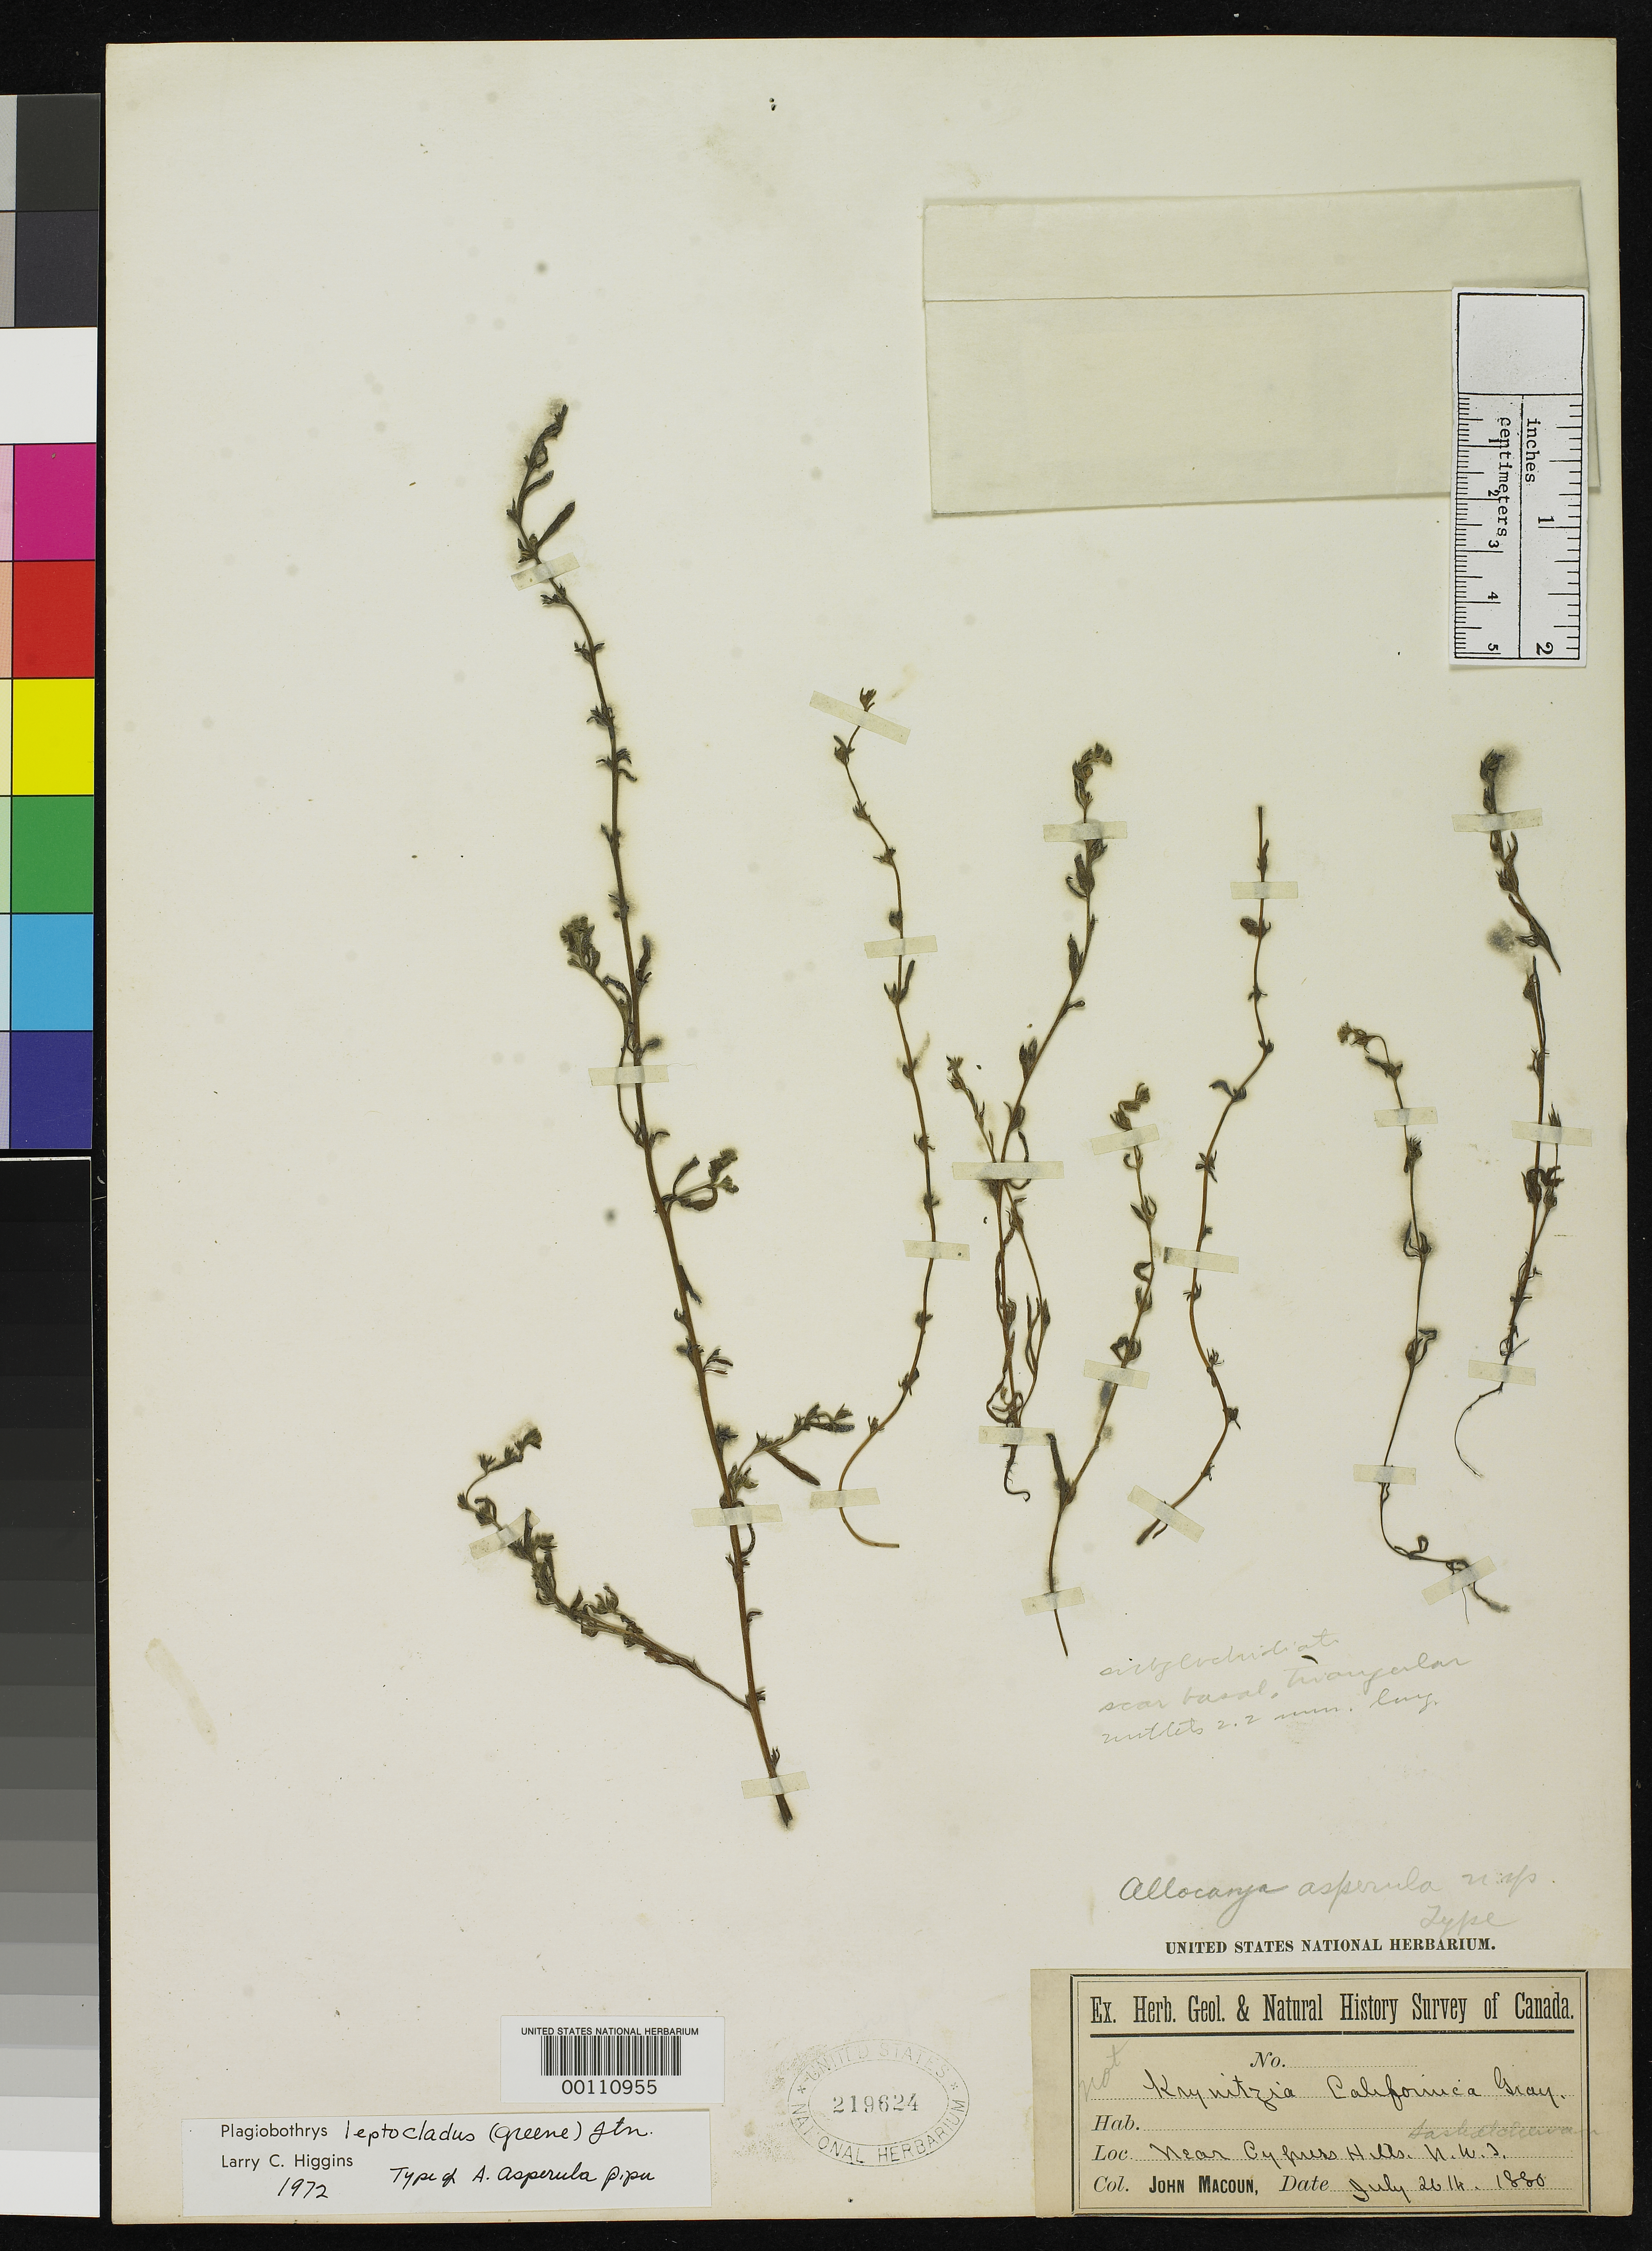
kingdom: Plantae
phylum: Tracheophyta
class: Magnoliopsida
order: Boraginales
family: Boraginaceae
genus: Allocarya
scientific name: Allocarya asperula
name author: Piper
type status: Holotype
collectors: J. Macoun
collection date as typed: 26 Jul 1880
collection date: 1880-07-26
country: Canada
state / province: Saskatchewan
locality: Near Cypress Hills.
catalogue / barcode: US 219624